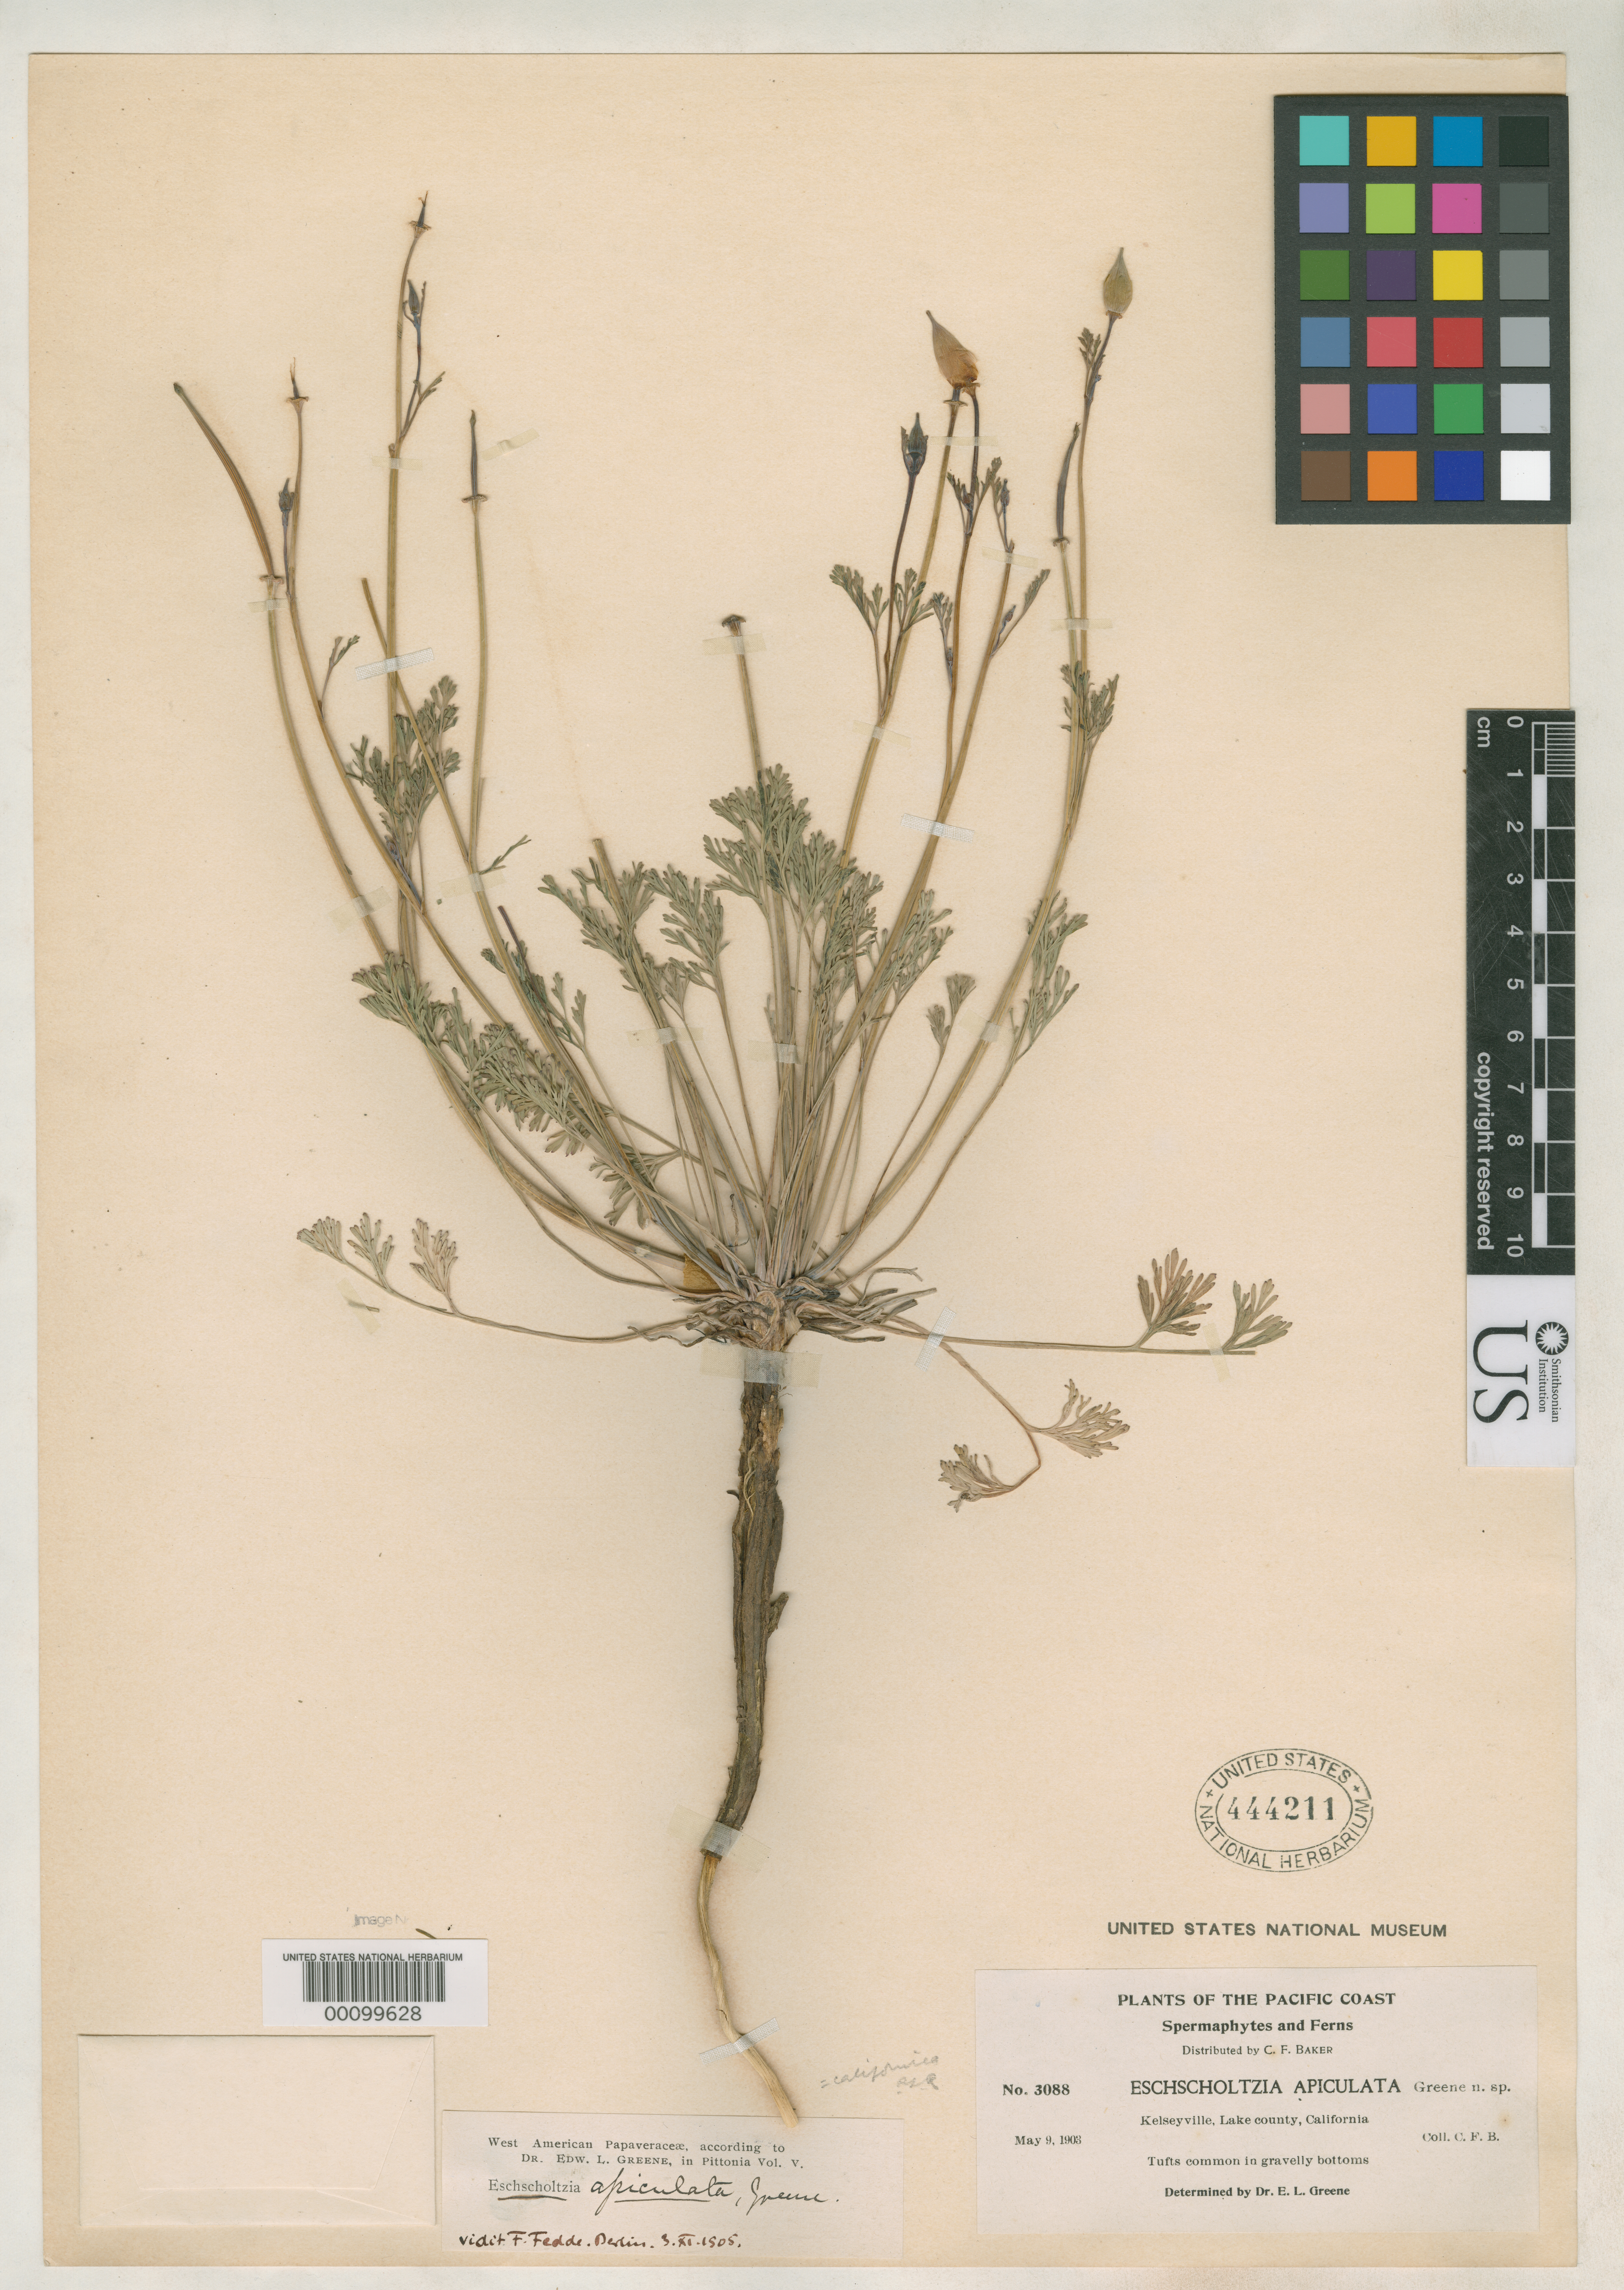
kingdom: Plantae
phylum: Tracheophyta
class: Magnoliopsida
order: Ranunculales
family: Papaveraceae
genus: Eschscholzia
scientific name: Eschscholzia apiculata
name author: Greene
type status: Isotype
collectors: C. F. Baker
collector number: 3088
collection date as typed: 09 May 1903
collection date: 1903-05-09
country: United States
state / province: California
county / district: Lake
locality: Near Kelseyville.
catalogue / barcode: US 444211